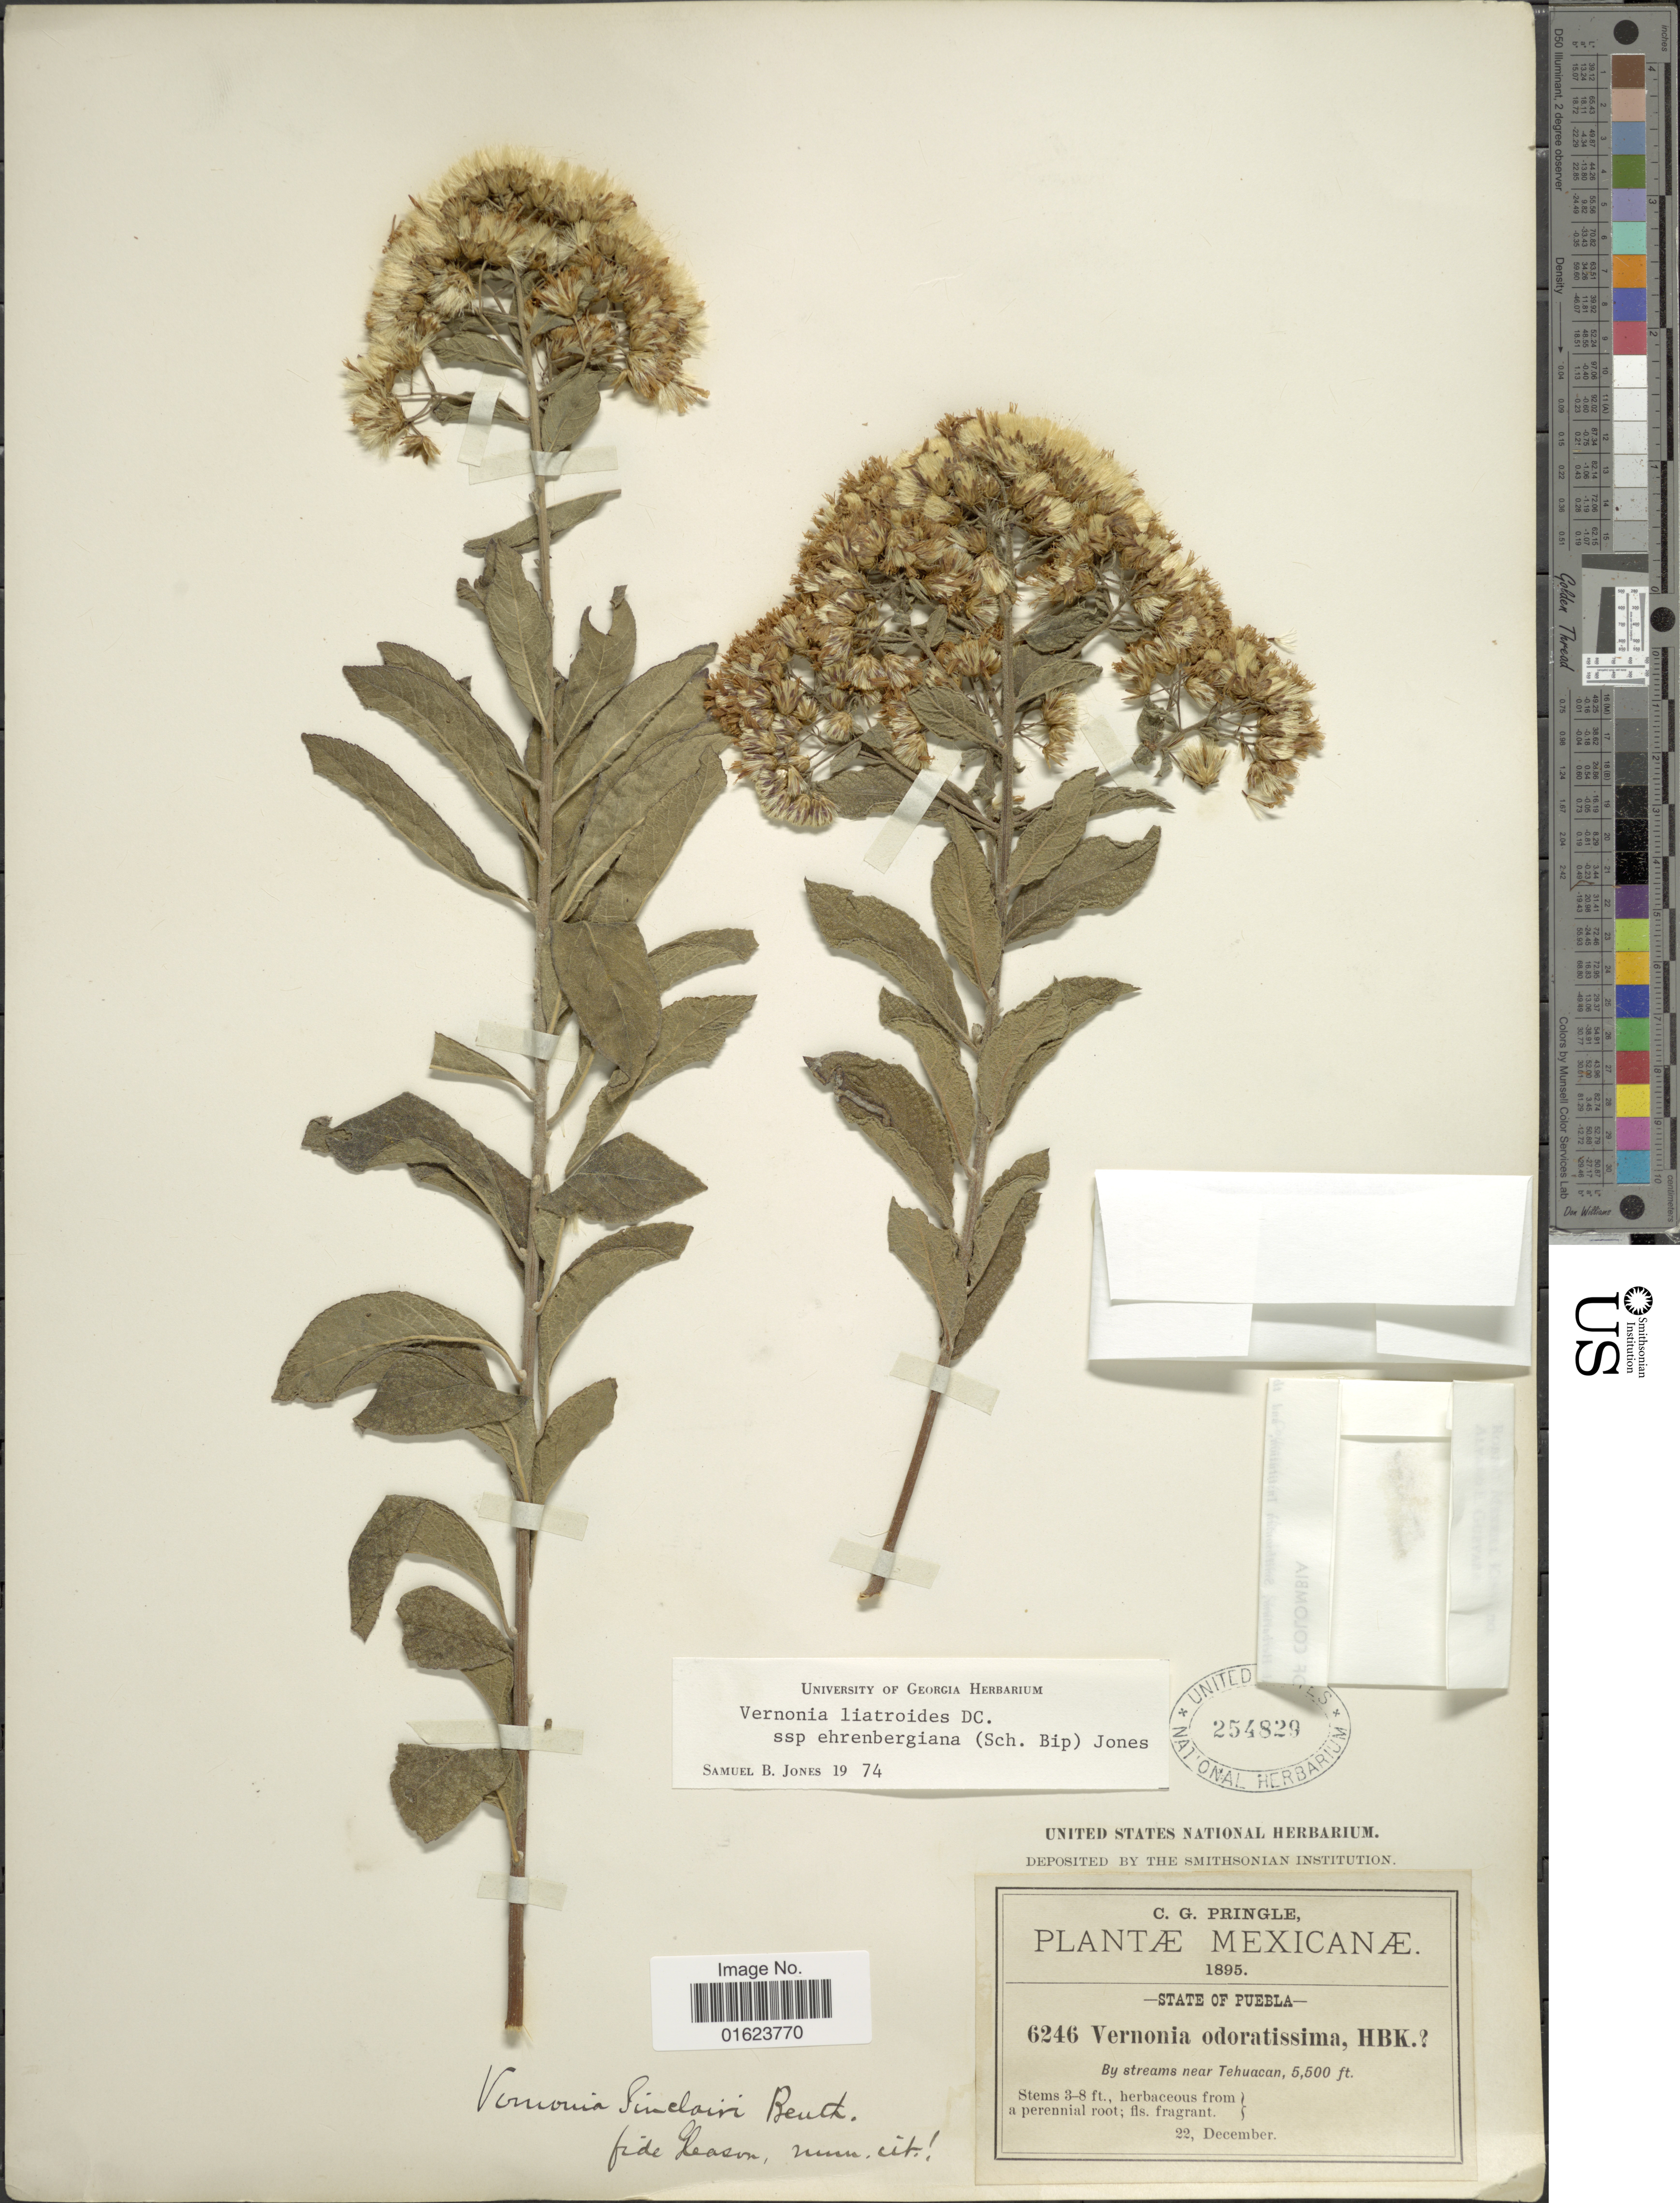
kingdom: Plantae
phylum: Tracheophyta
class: Magnoliopsida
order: Asterales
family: Asteraceae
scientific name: Vickianthus liatroides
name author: (DC.) H. Rob.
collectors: C. G. Pringle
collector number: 6246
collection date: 1895-12-22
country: Mexico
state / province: Puebla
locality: State of Puebla. By streams near Tehuacan.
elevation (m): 1676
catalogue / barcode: US 254829